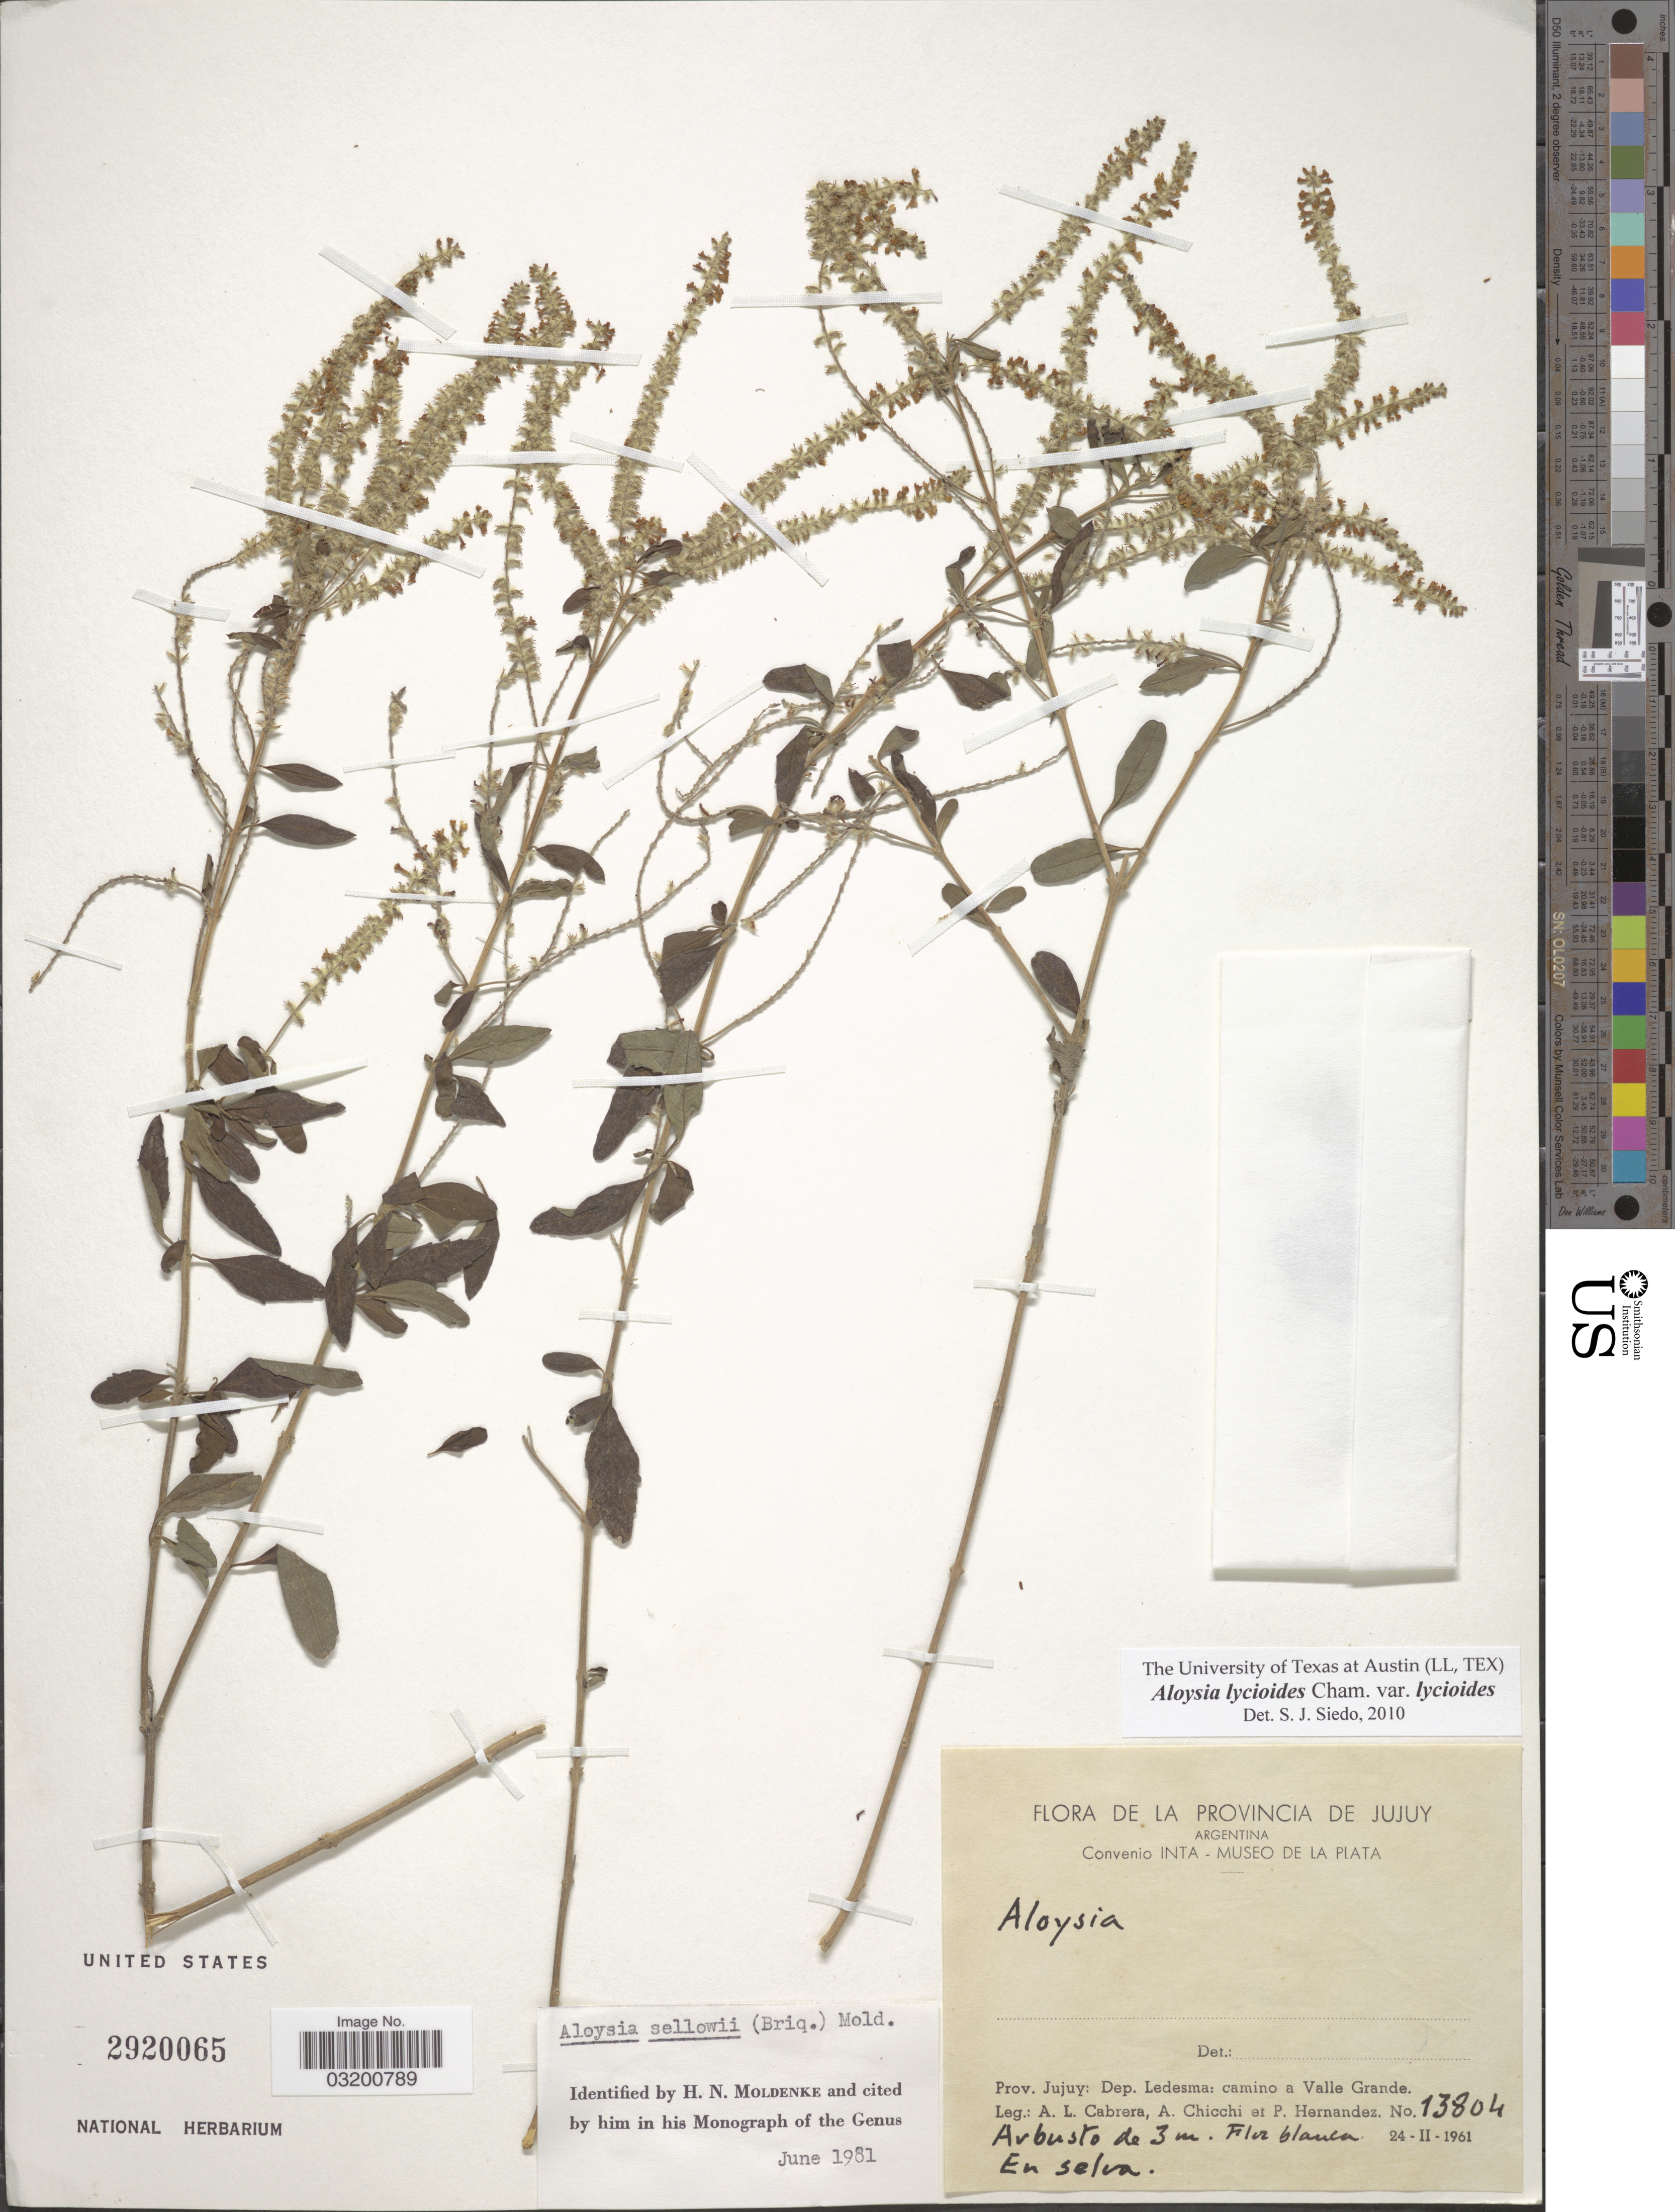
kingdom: Plantae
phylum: Tracheophyta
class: Magnoliopsida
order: Lamiales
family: Verbenaceae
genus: Aloysia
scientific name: Aloysia lycioides var. lycioides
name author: Cham.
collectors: A. L. Cabrera, A. Chicchi & P. Hernandez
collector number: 13804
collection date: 1961-02-24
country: Argentina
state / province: Jujuy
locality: Dep. Ledesma: camino a Valle Grande.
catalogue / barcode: US 2920065